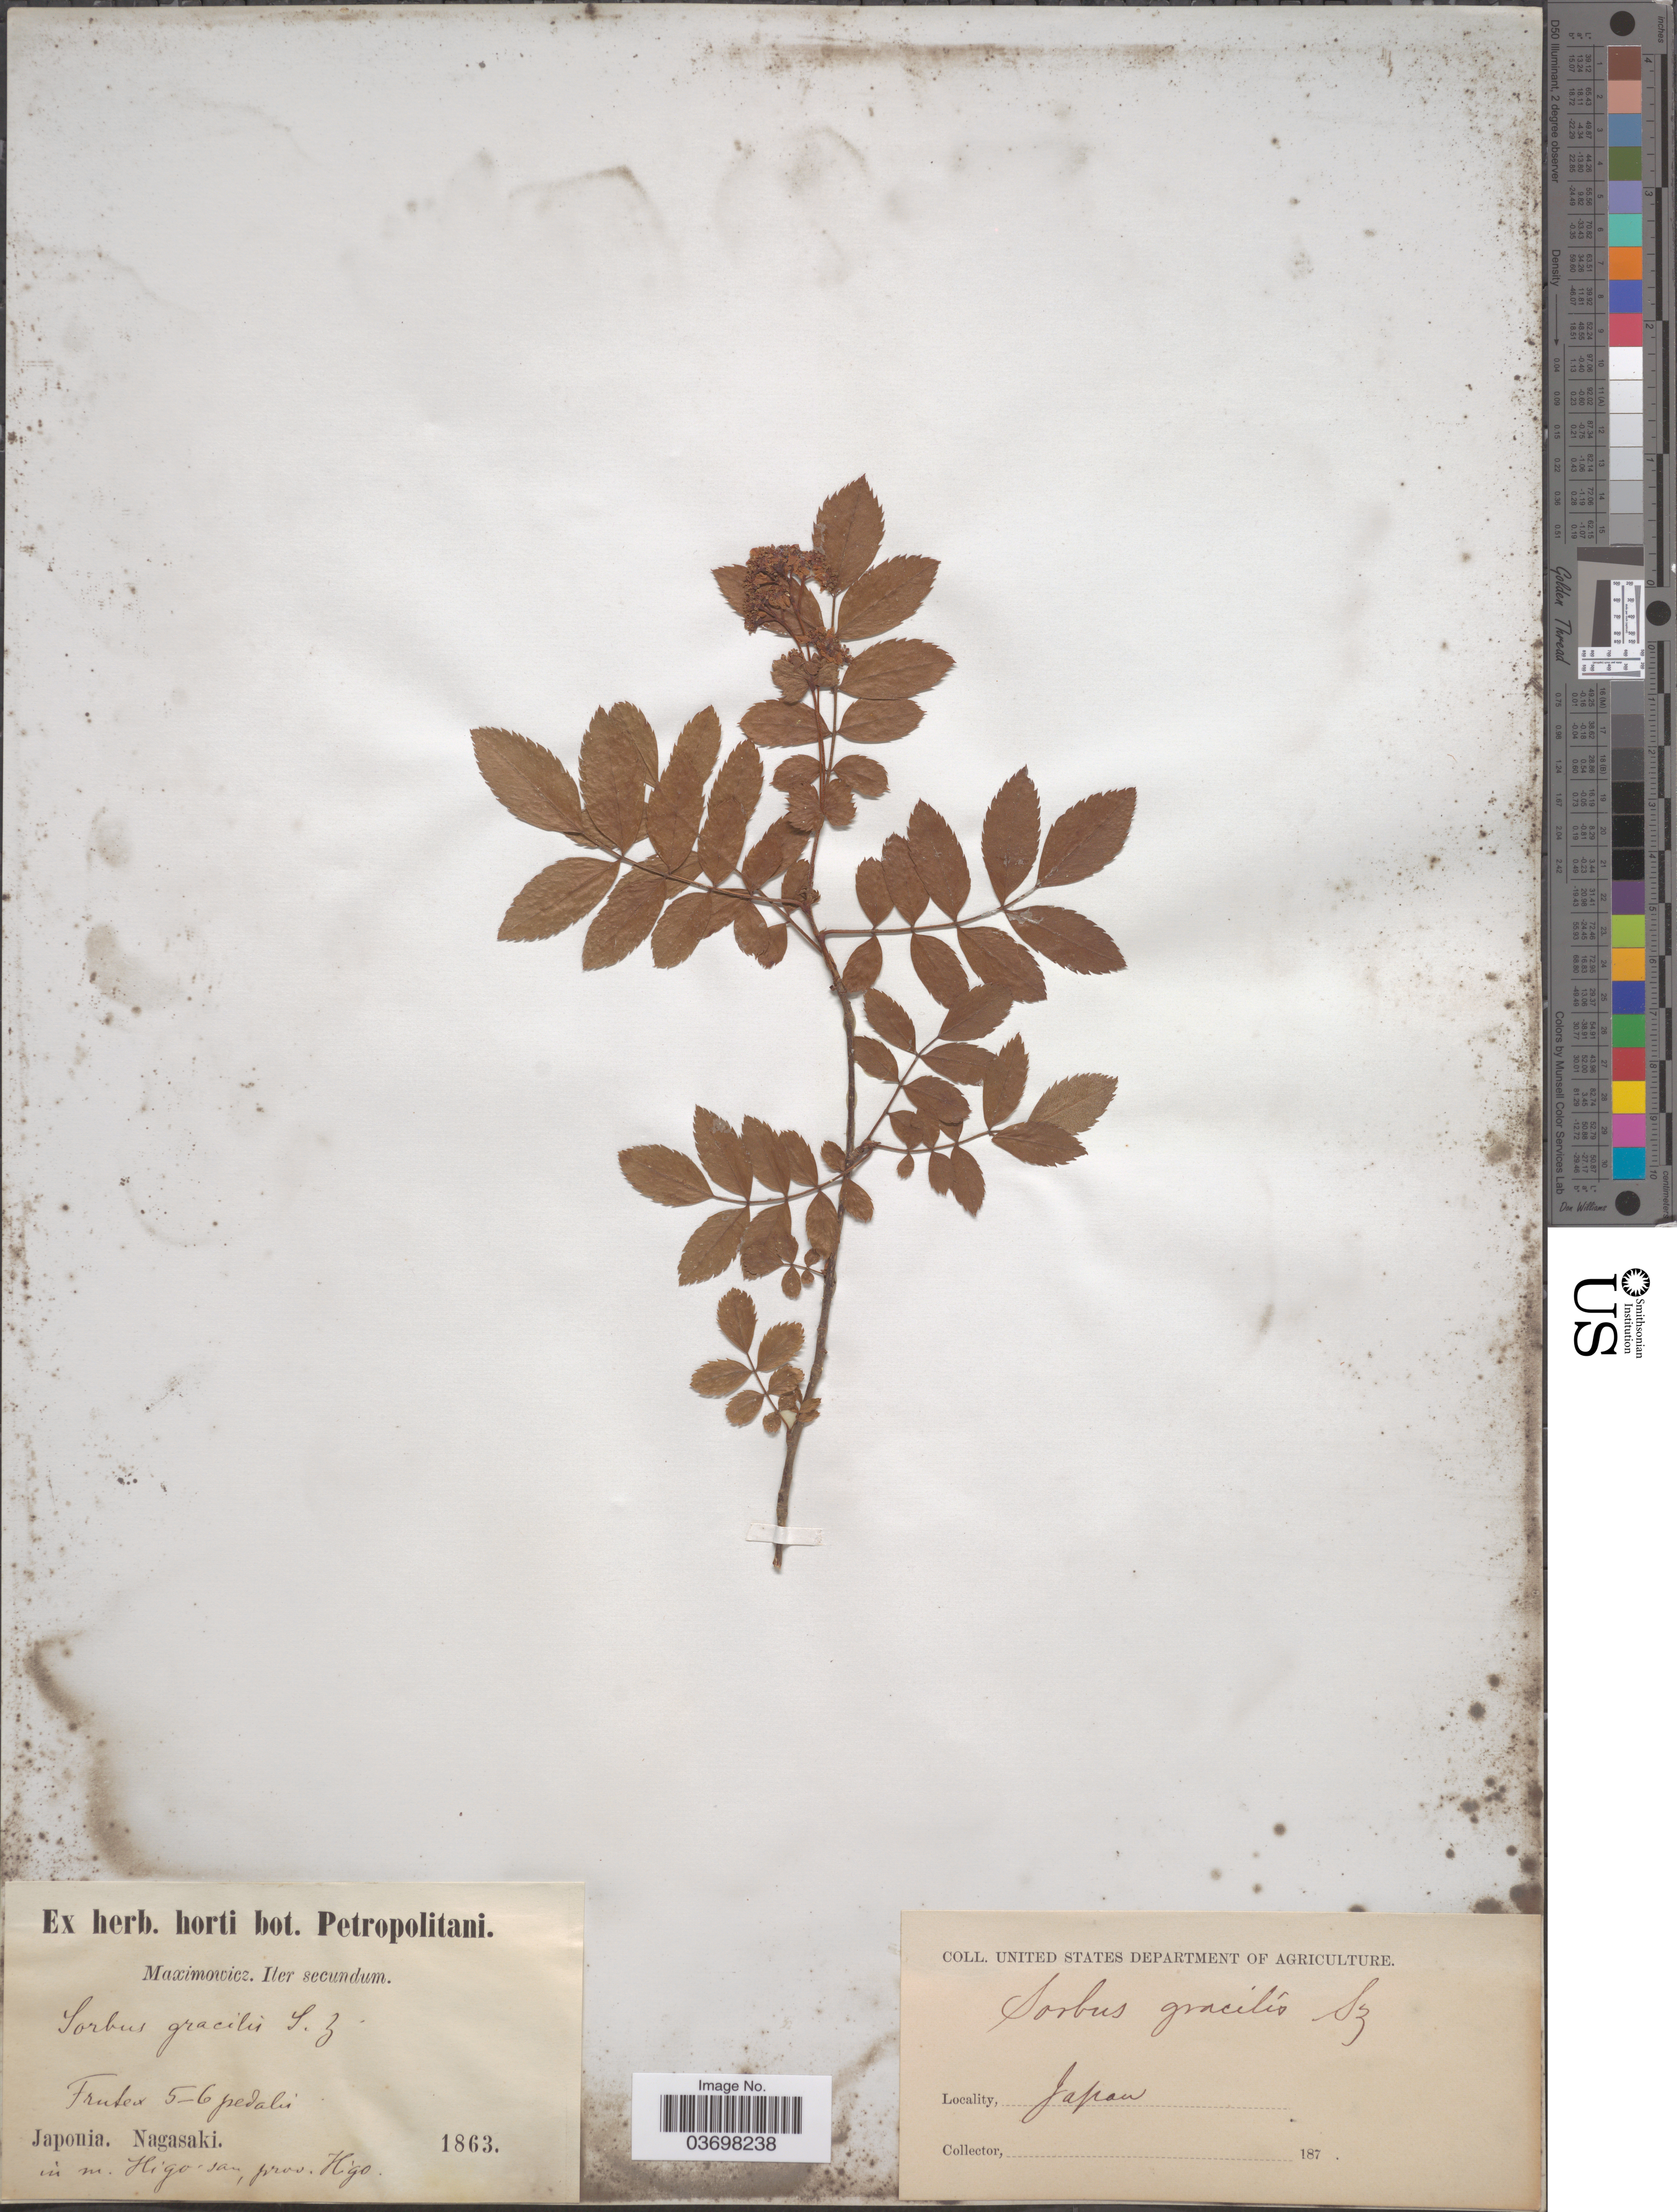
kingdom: Plantae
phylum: Tracheophyta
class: Magnoliopsida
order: Rosales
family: Rosaceae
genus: Sorbus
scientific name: Sorbus gracilis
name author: (Siebold & Zucc.) K. Koch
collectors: Maximowicz, --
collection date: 1863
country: Japan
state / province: Nagasaki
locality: Japonia. In w. Higo-san, prov. Higo.